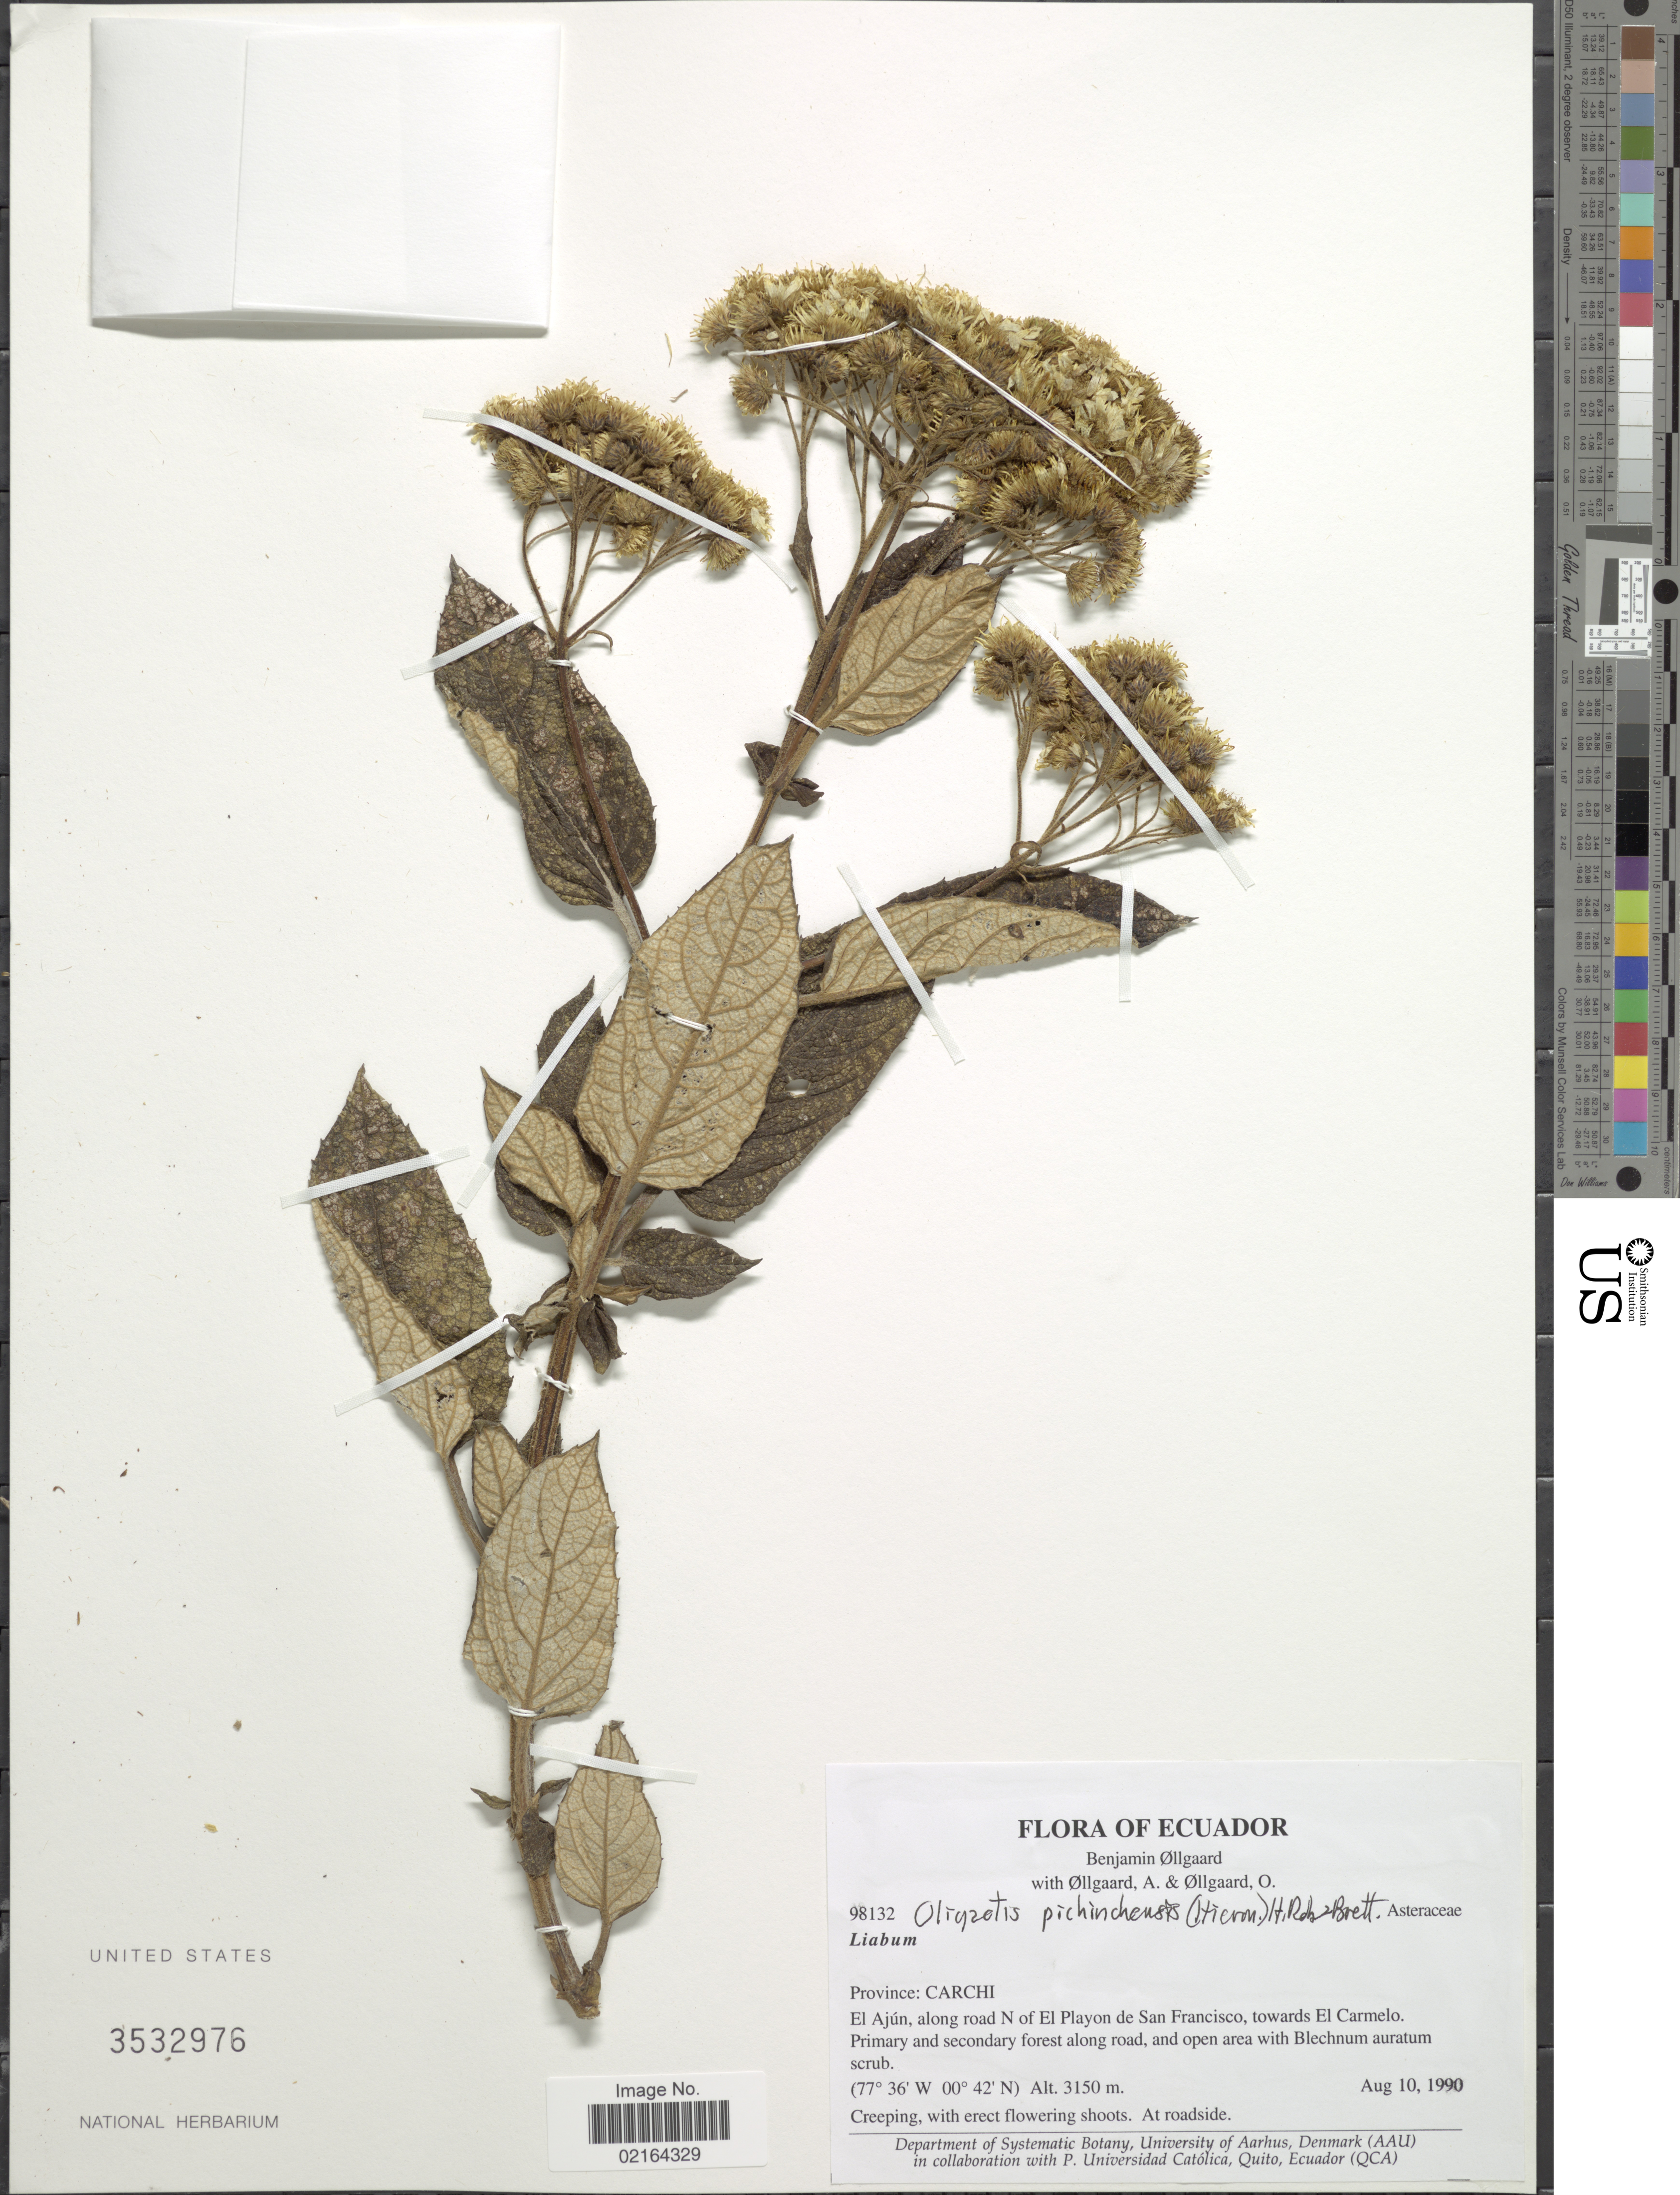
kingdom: Plantae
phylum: Tracheophyta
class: Magnoliopsida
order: Asterales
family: Asteraceae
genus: Sampera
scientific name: Sampera pichinichensis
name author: (Hieron.) V.A. Funk & H. Rob.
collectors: B. Øllgaard, A. Øllgaard & O. Øllgaard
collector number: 98132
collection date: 1990-08-10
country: Ecuador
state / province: Carchi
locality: Province: Carchi, El Ajun, along road N of El Playon de San Francisco, towards El Carmelo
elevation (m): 3150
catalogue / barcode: US 3532976